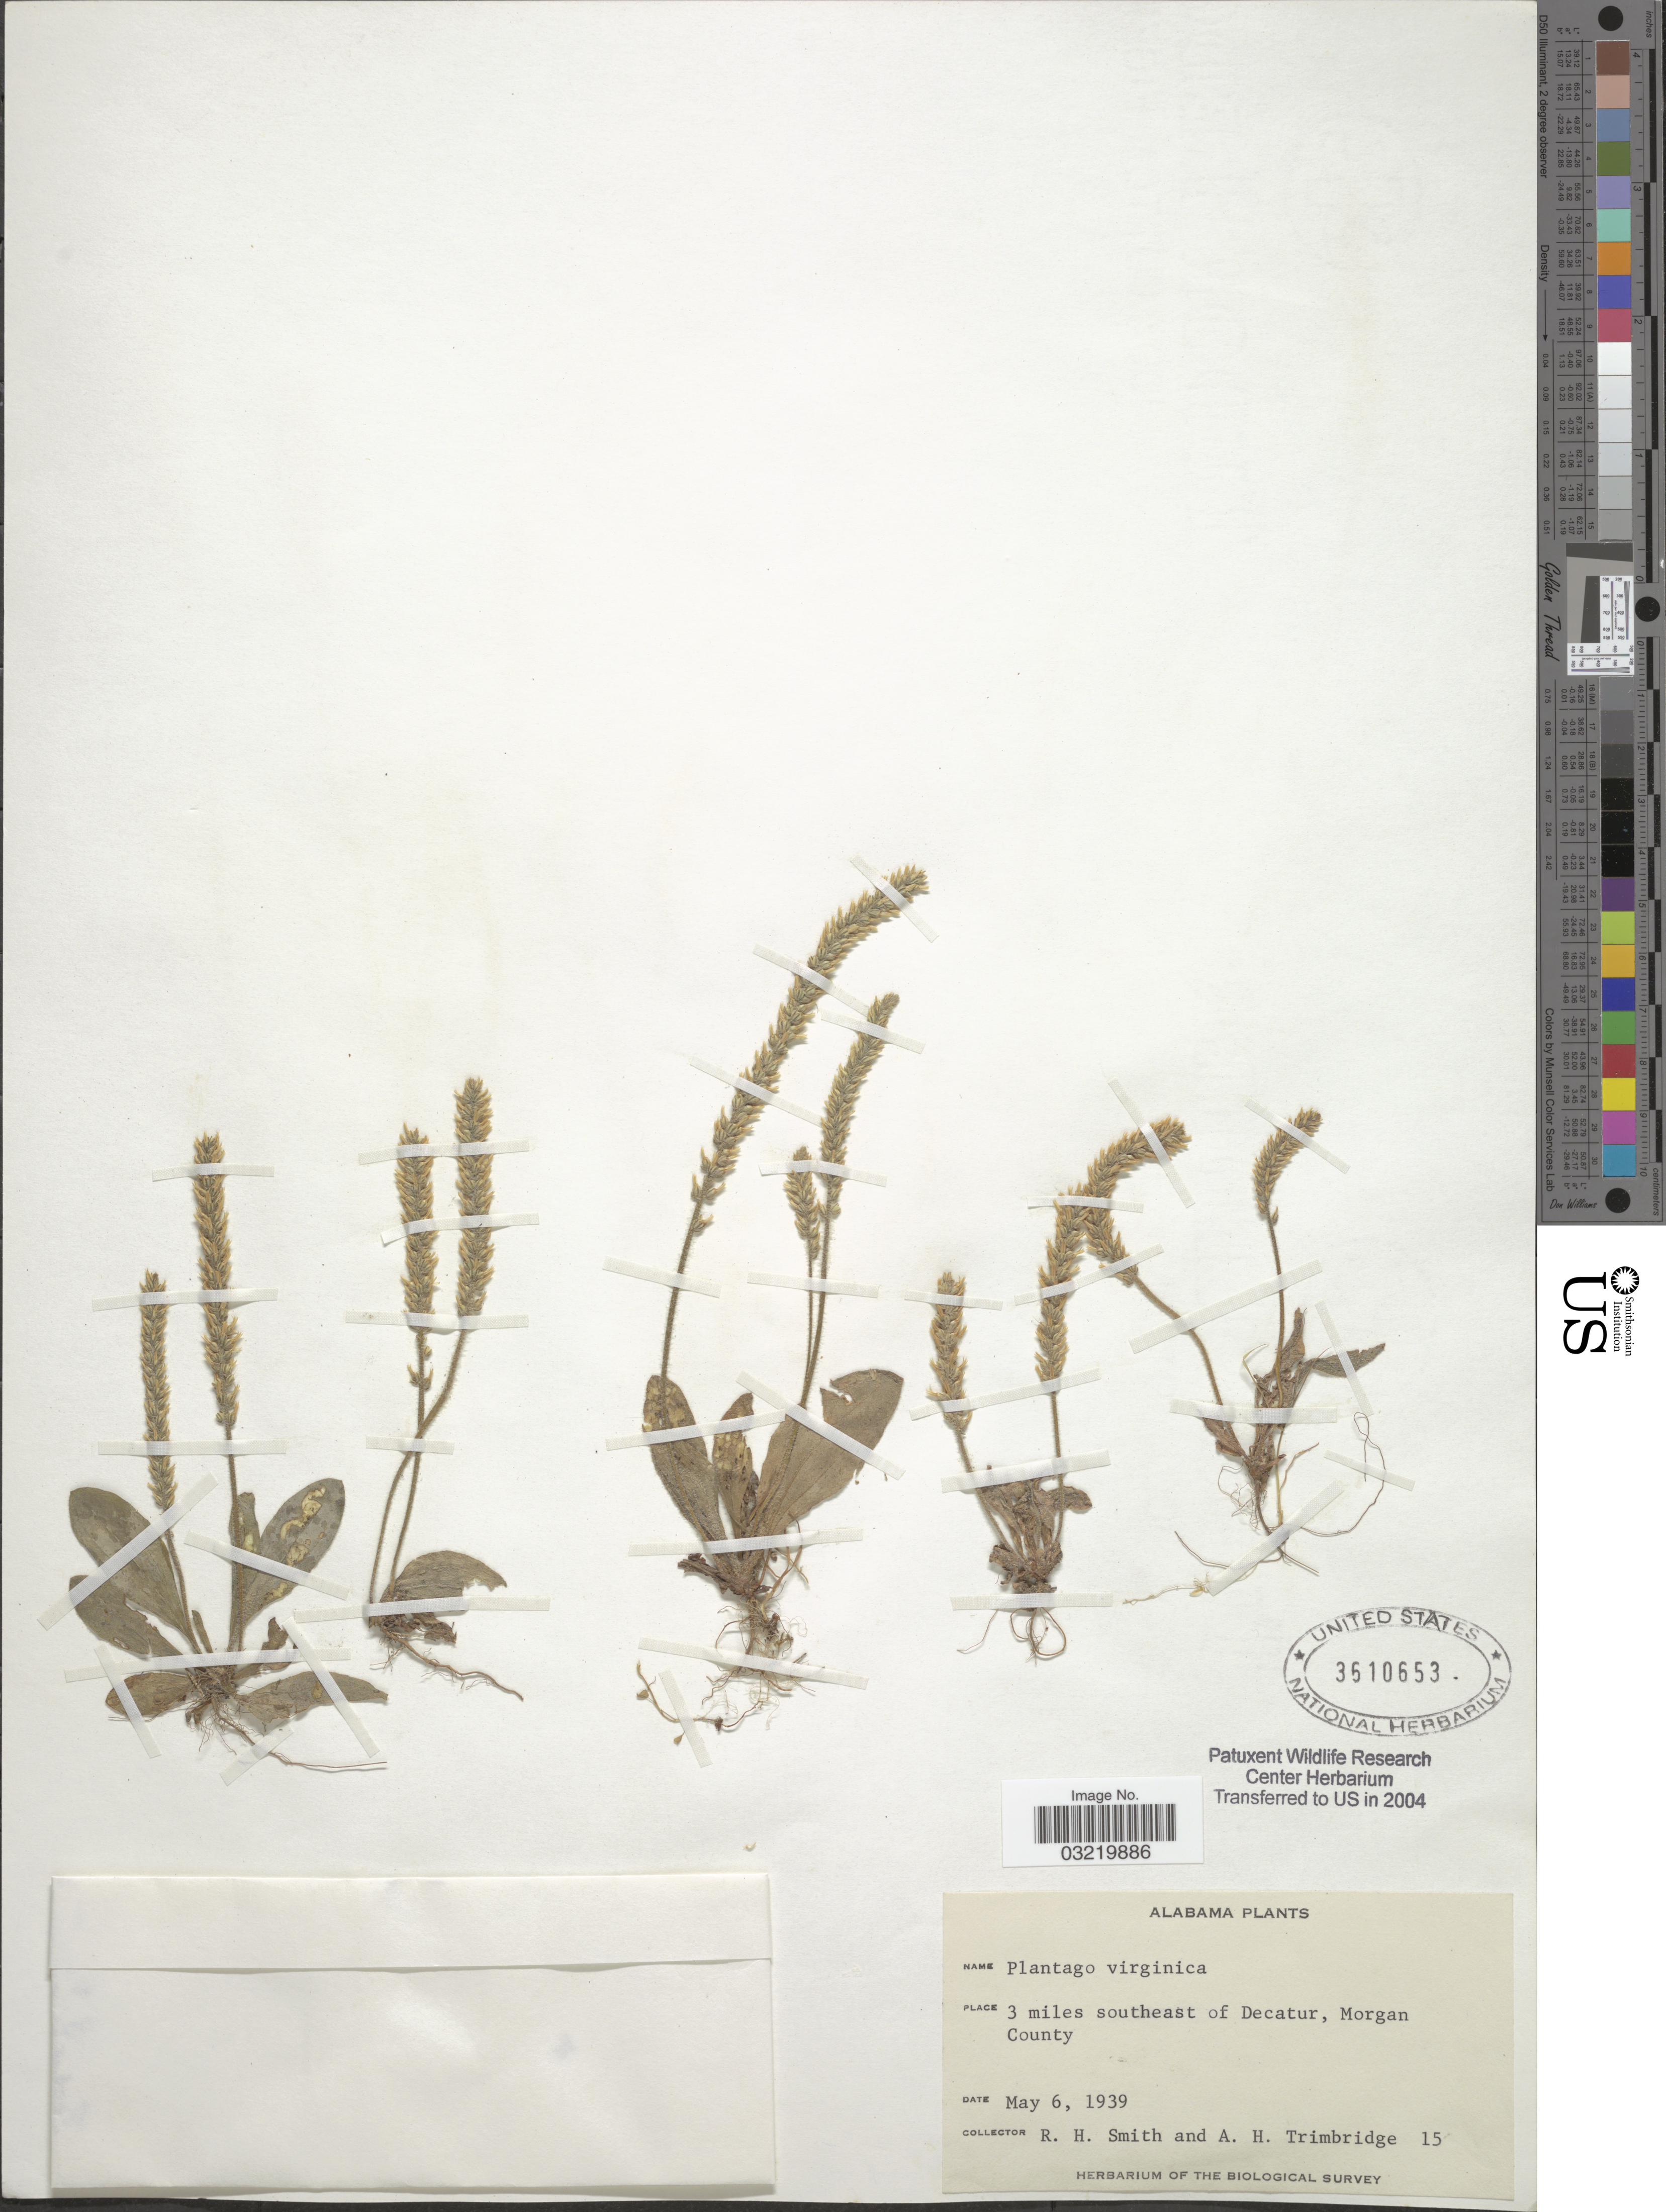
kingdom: Plantae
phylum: Tracheophyta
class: Magnoliopsida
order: Lamiales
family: Plantaginaceae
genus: Plantago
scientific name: Plantago virginica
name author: L.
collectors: R. H. Smith & A. Trimbridge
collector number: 15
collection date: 1939-05-06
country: United States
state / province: Alabama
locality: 3 miles southeast of Decatur, Morgan County.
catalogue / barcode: US 3610653